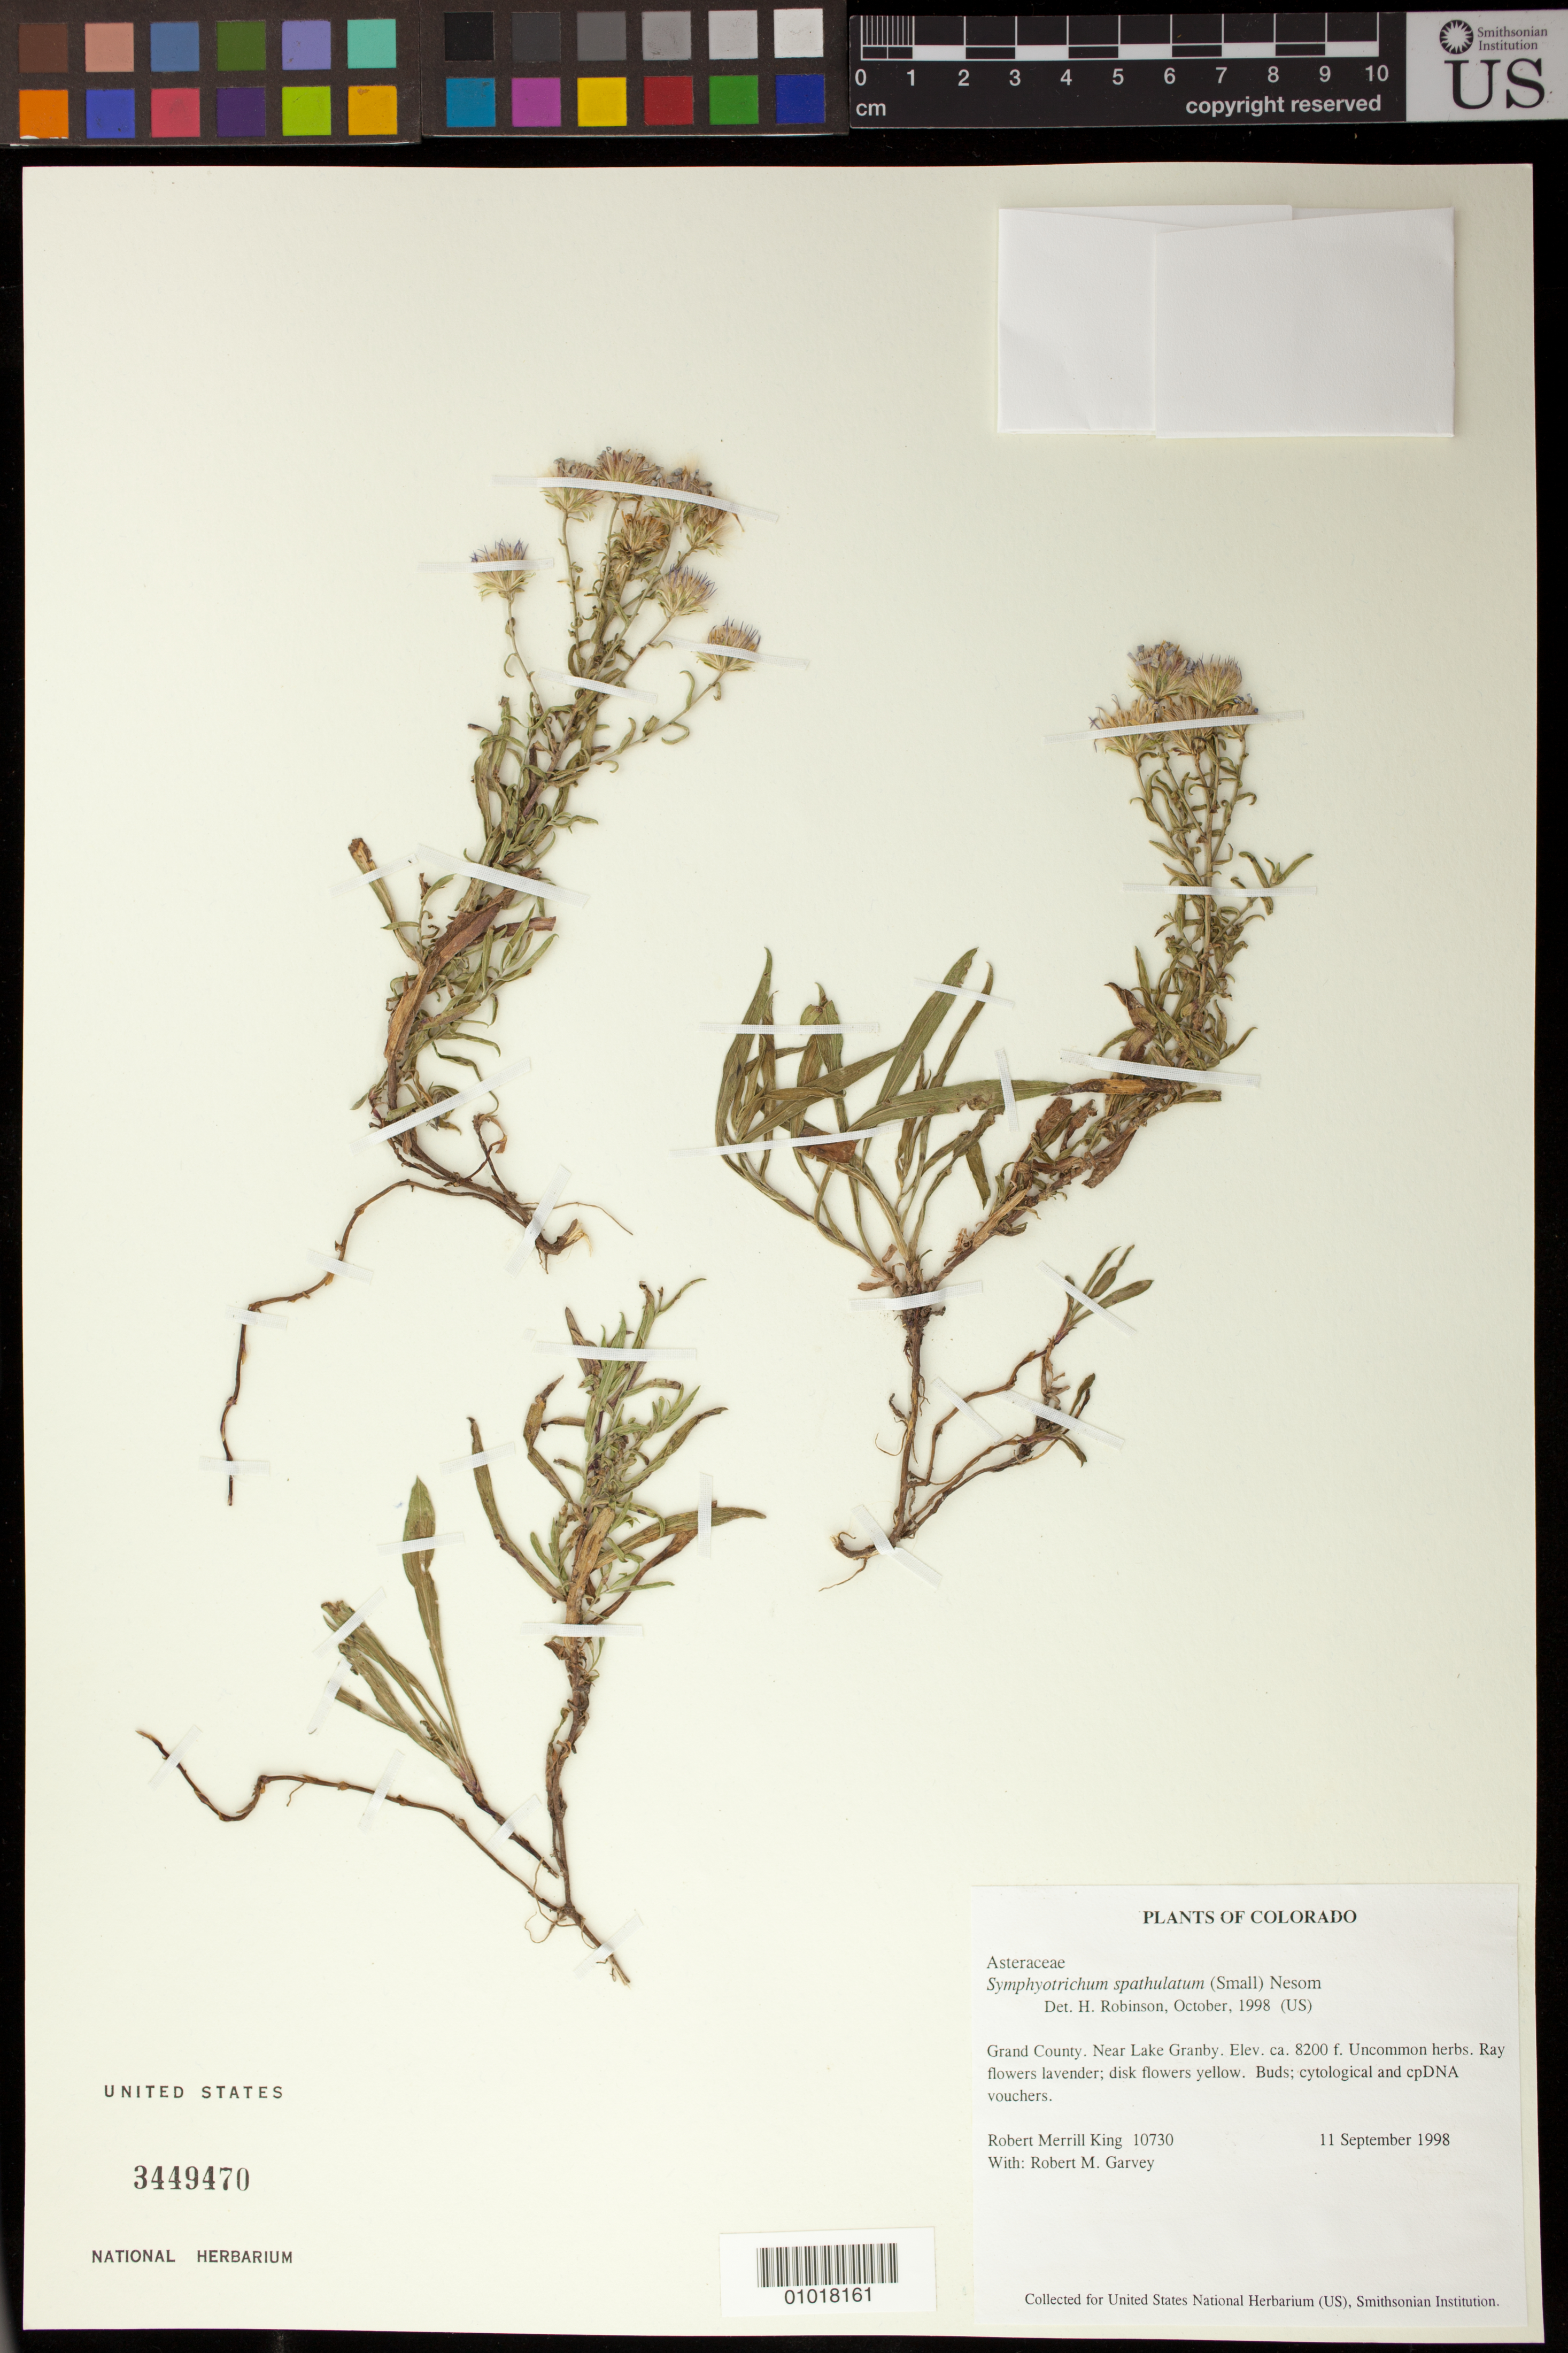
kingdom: Plantae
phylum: Tracheophyta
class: Magnoliopsida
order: Asterales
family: Asteraceae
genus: Symphyotrichum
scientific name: Symphyotrichum spathulatum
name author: (Lindl.) G.L. Nesom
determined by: Robinson, Harold E., (US)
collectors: E. P. Killip & R. Garvey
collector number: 10730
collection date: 1998-09-11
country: United States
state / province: Colorado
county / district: Grand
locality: Near Lake Granby.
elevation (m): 2499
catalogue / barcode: US 3449470